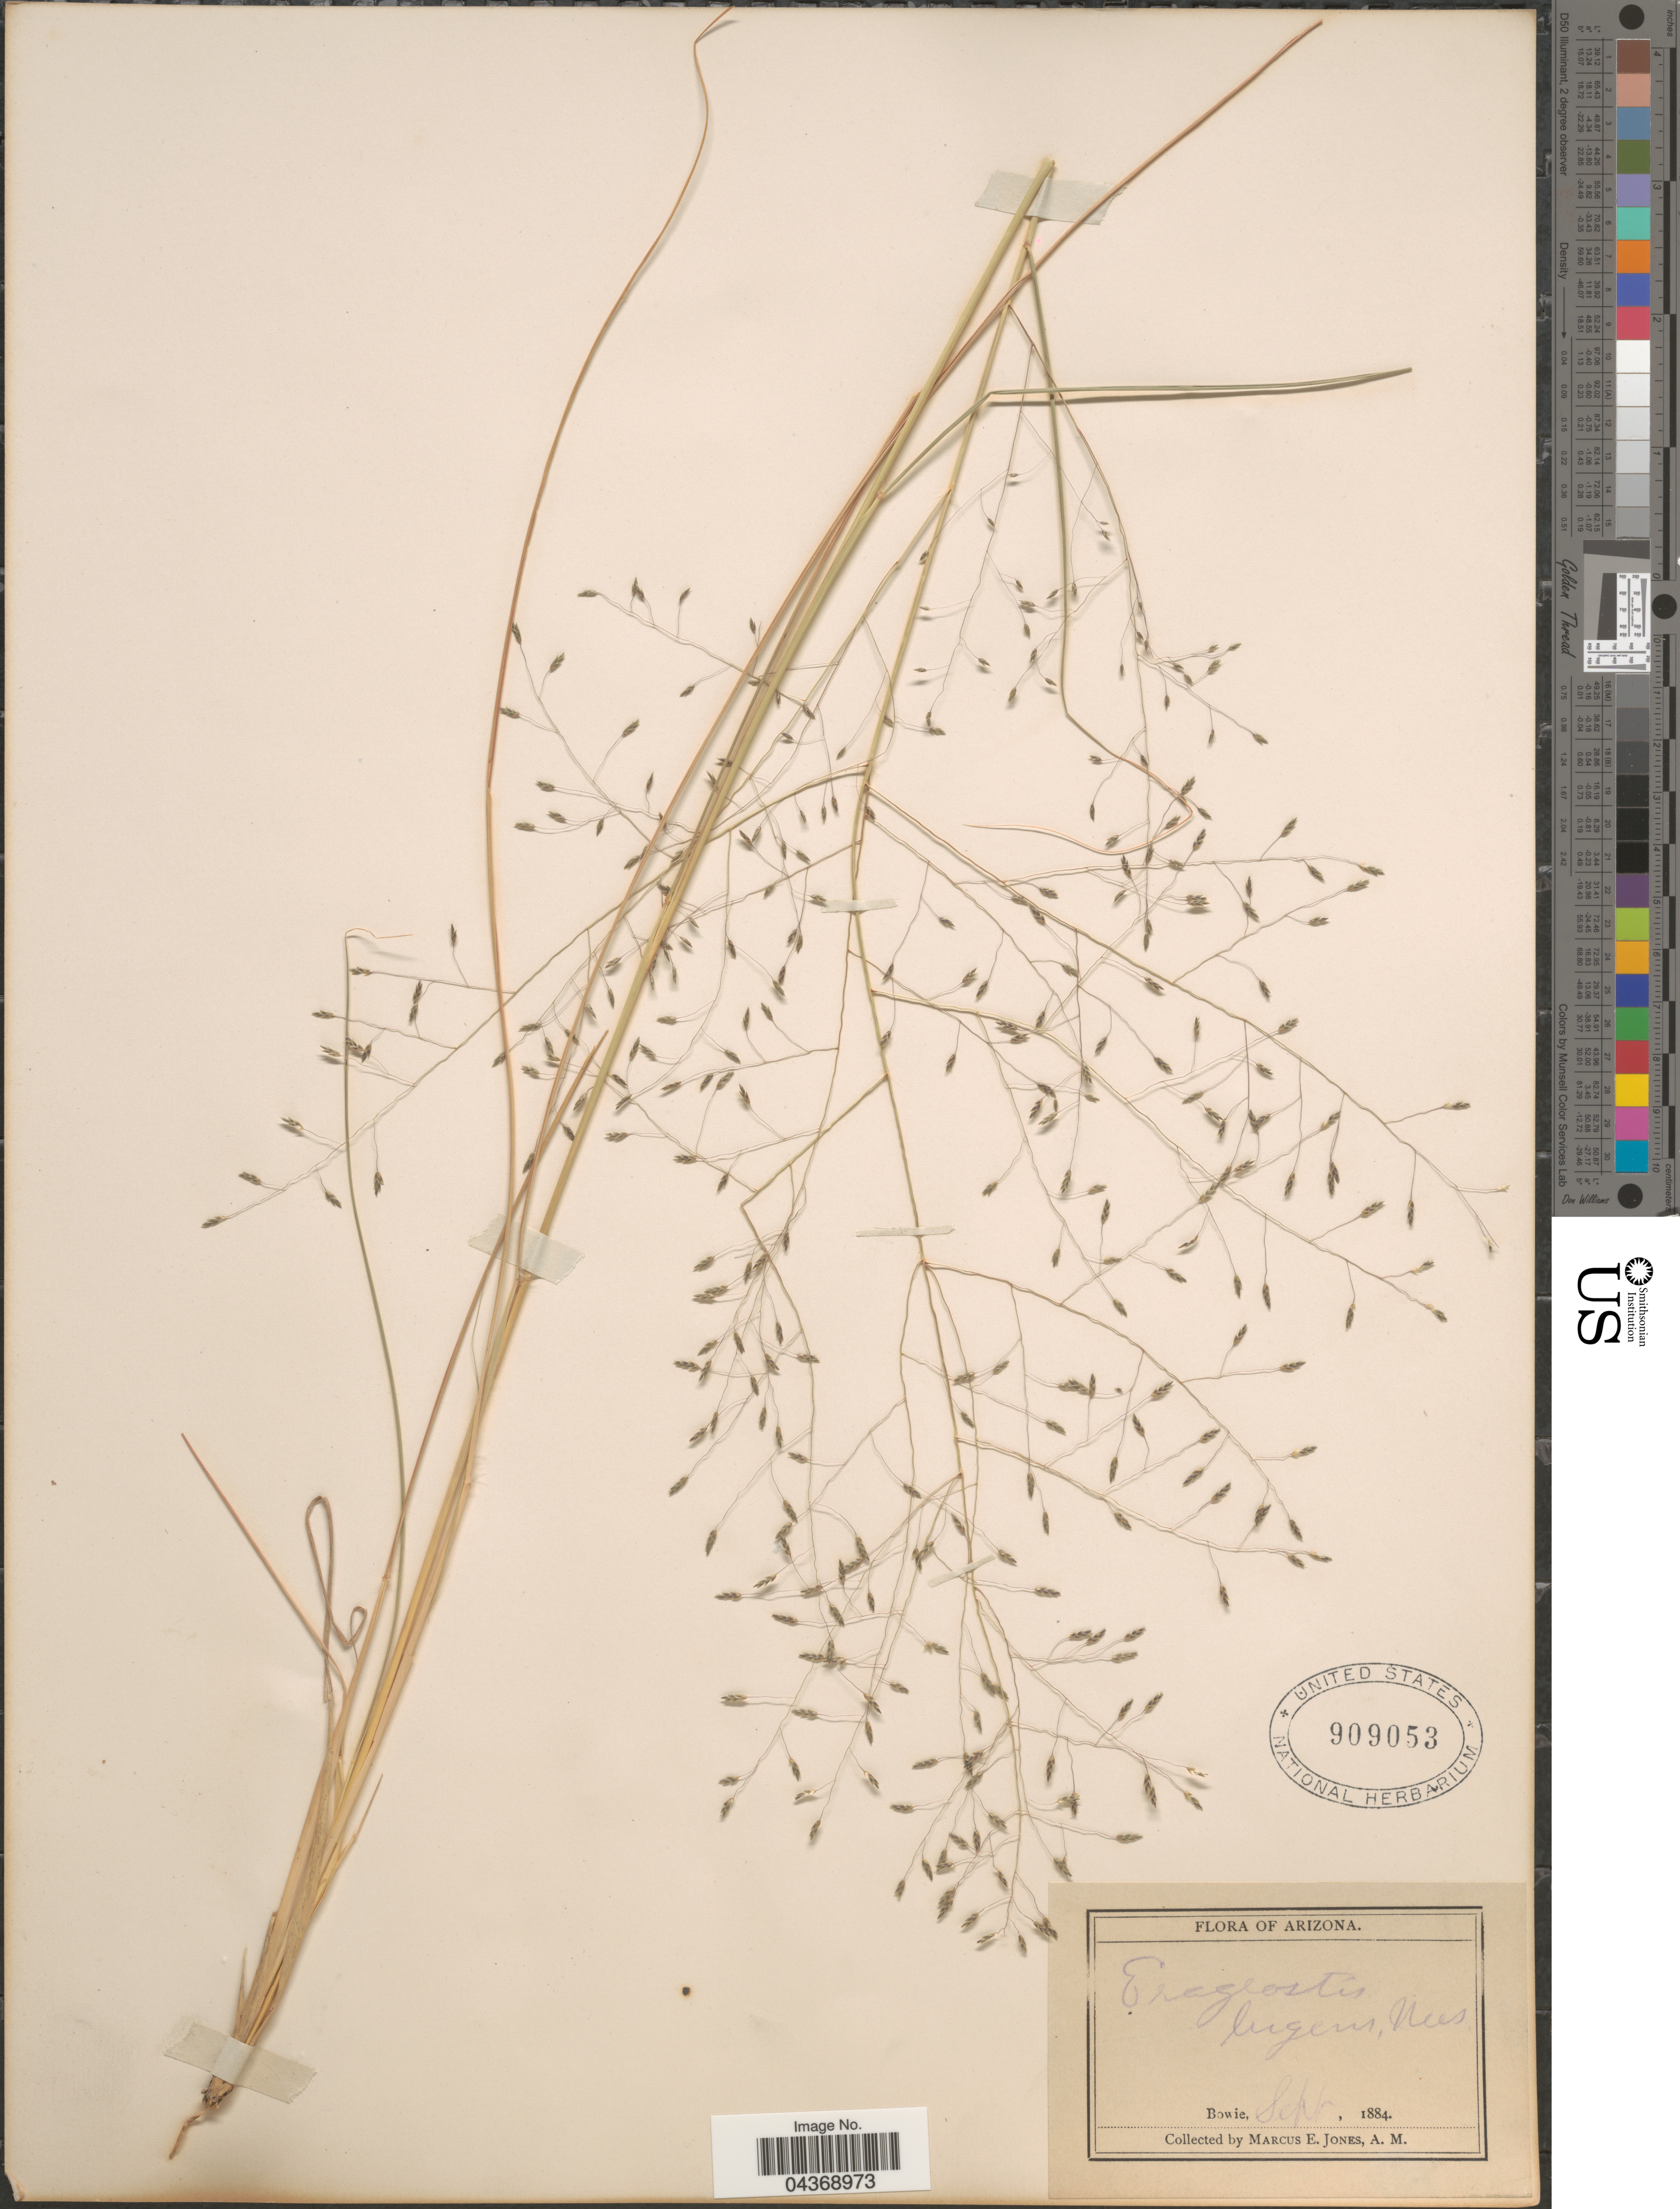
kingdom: Plantae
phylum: Tracheophyta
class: Liliopsida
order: Poales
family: Poaceae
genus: Eragrostis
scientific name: Eragrostis intermedia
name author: Hitchc.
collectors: M. E. Jones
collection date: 1884-09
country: United States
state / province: Arizona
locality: Bowie.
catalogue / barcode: US 909053